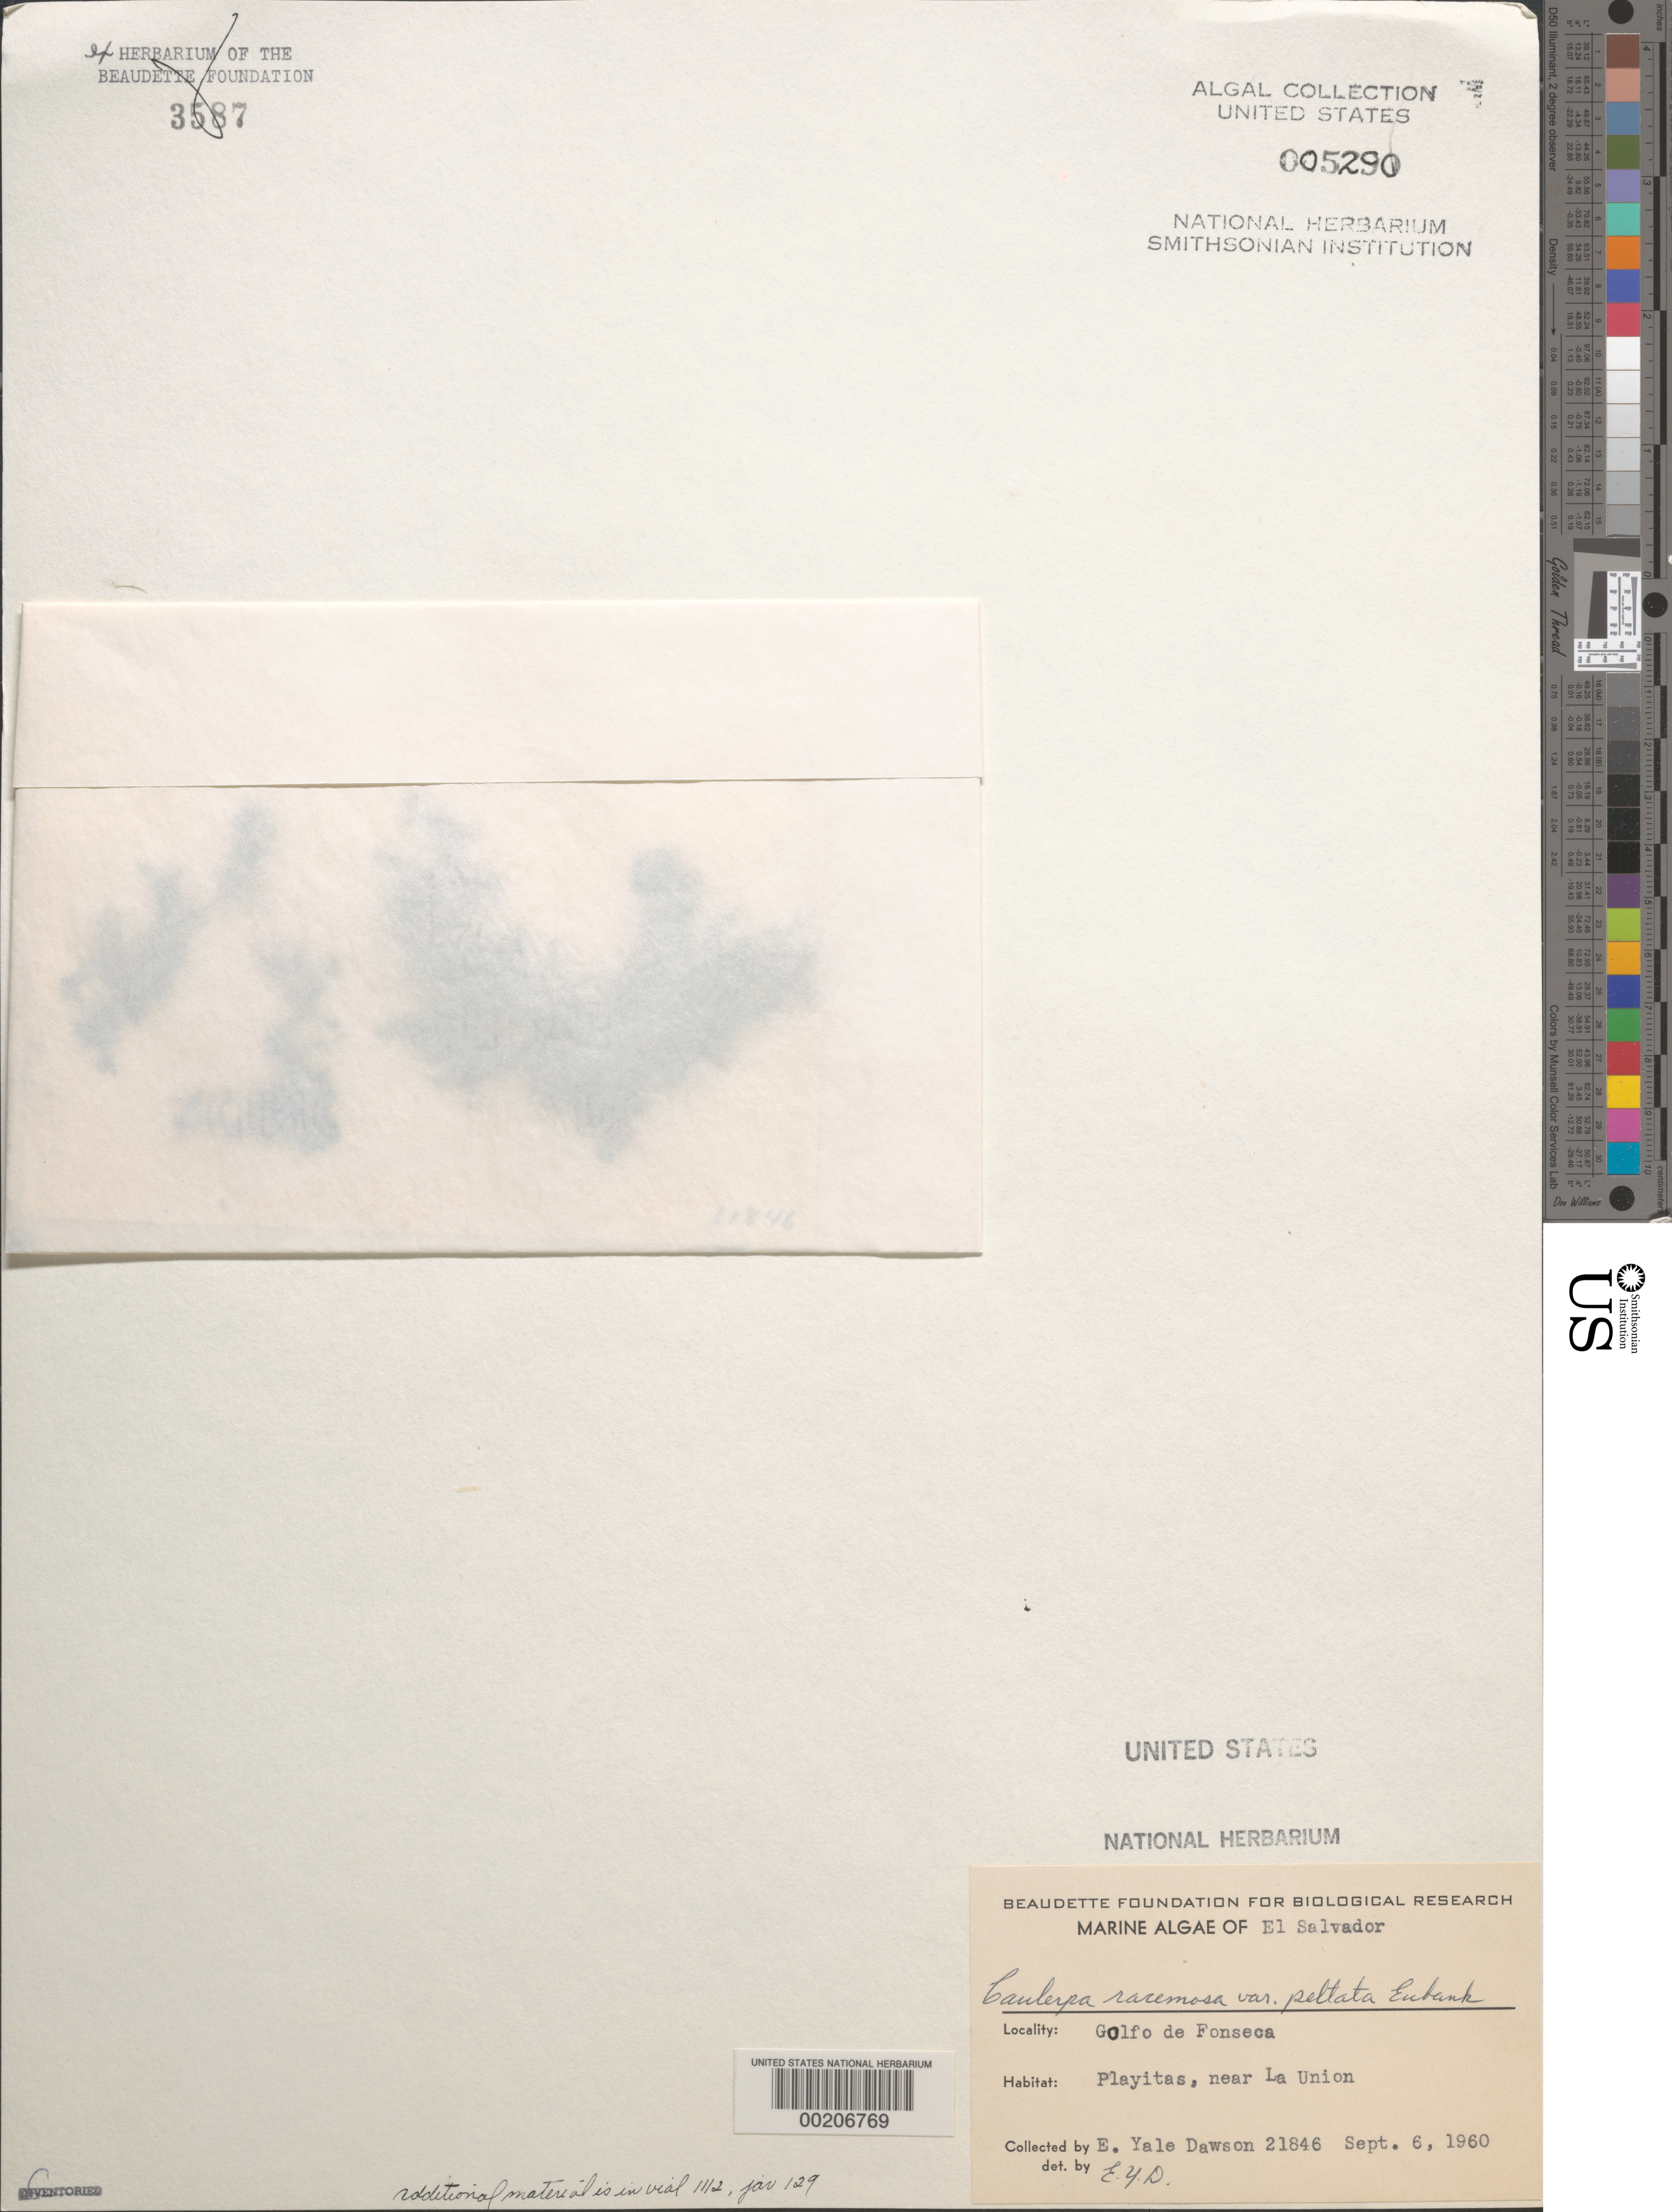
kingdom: Plantae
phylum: Chlorophyta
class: Ulvophyceae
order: Bryopsidales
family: Caulerpaceae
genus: Caulerpa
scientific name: Caulerpa racemosa var. peltata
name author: (J.V.Lamouroux) Eubank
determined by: Dawson, E. Y.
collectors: E. Y. Dawson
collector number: EYD 21846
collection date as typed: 06 Sep 1960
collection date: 1960-09-06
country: El Salvador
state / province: La Unión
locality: Playitas, near La Union, Golfo de Fonseca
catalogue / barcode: US 5290